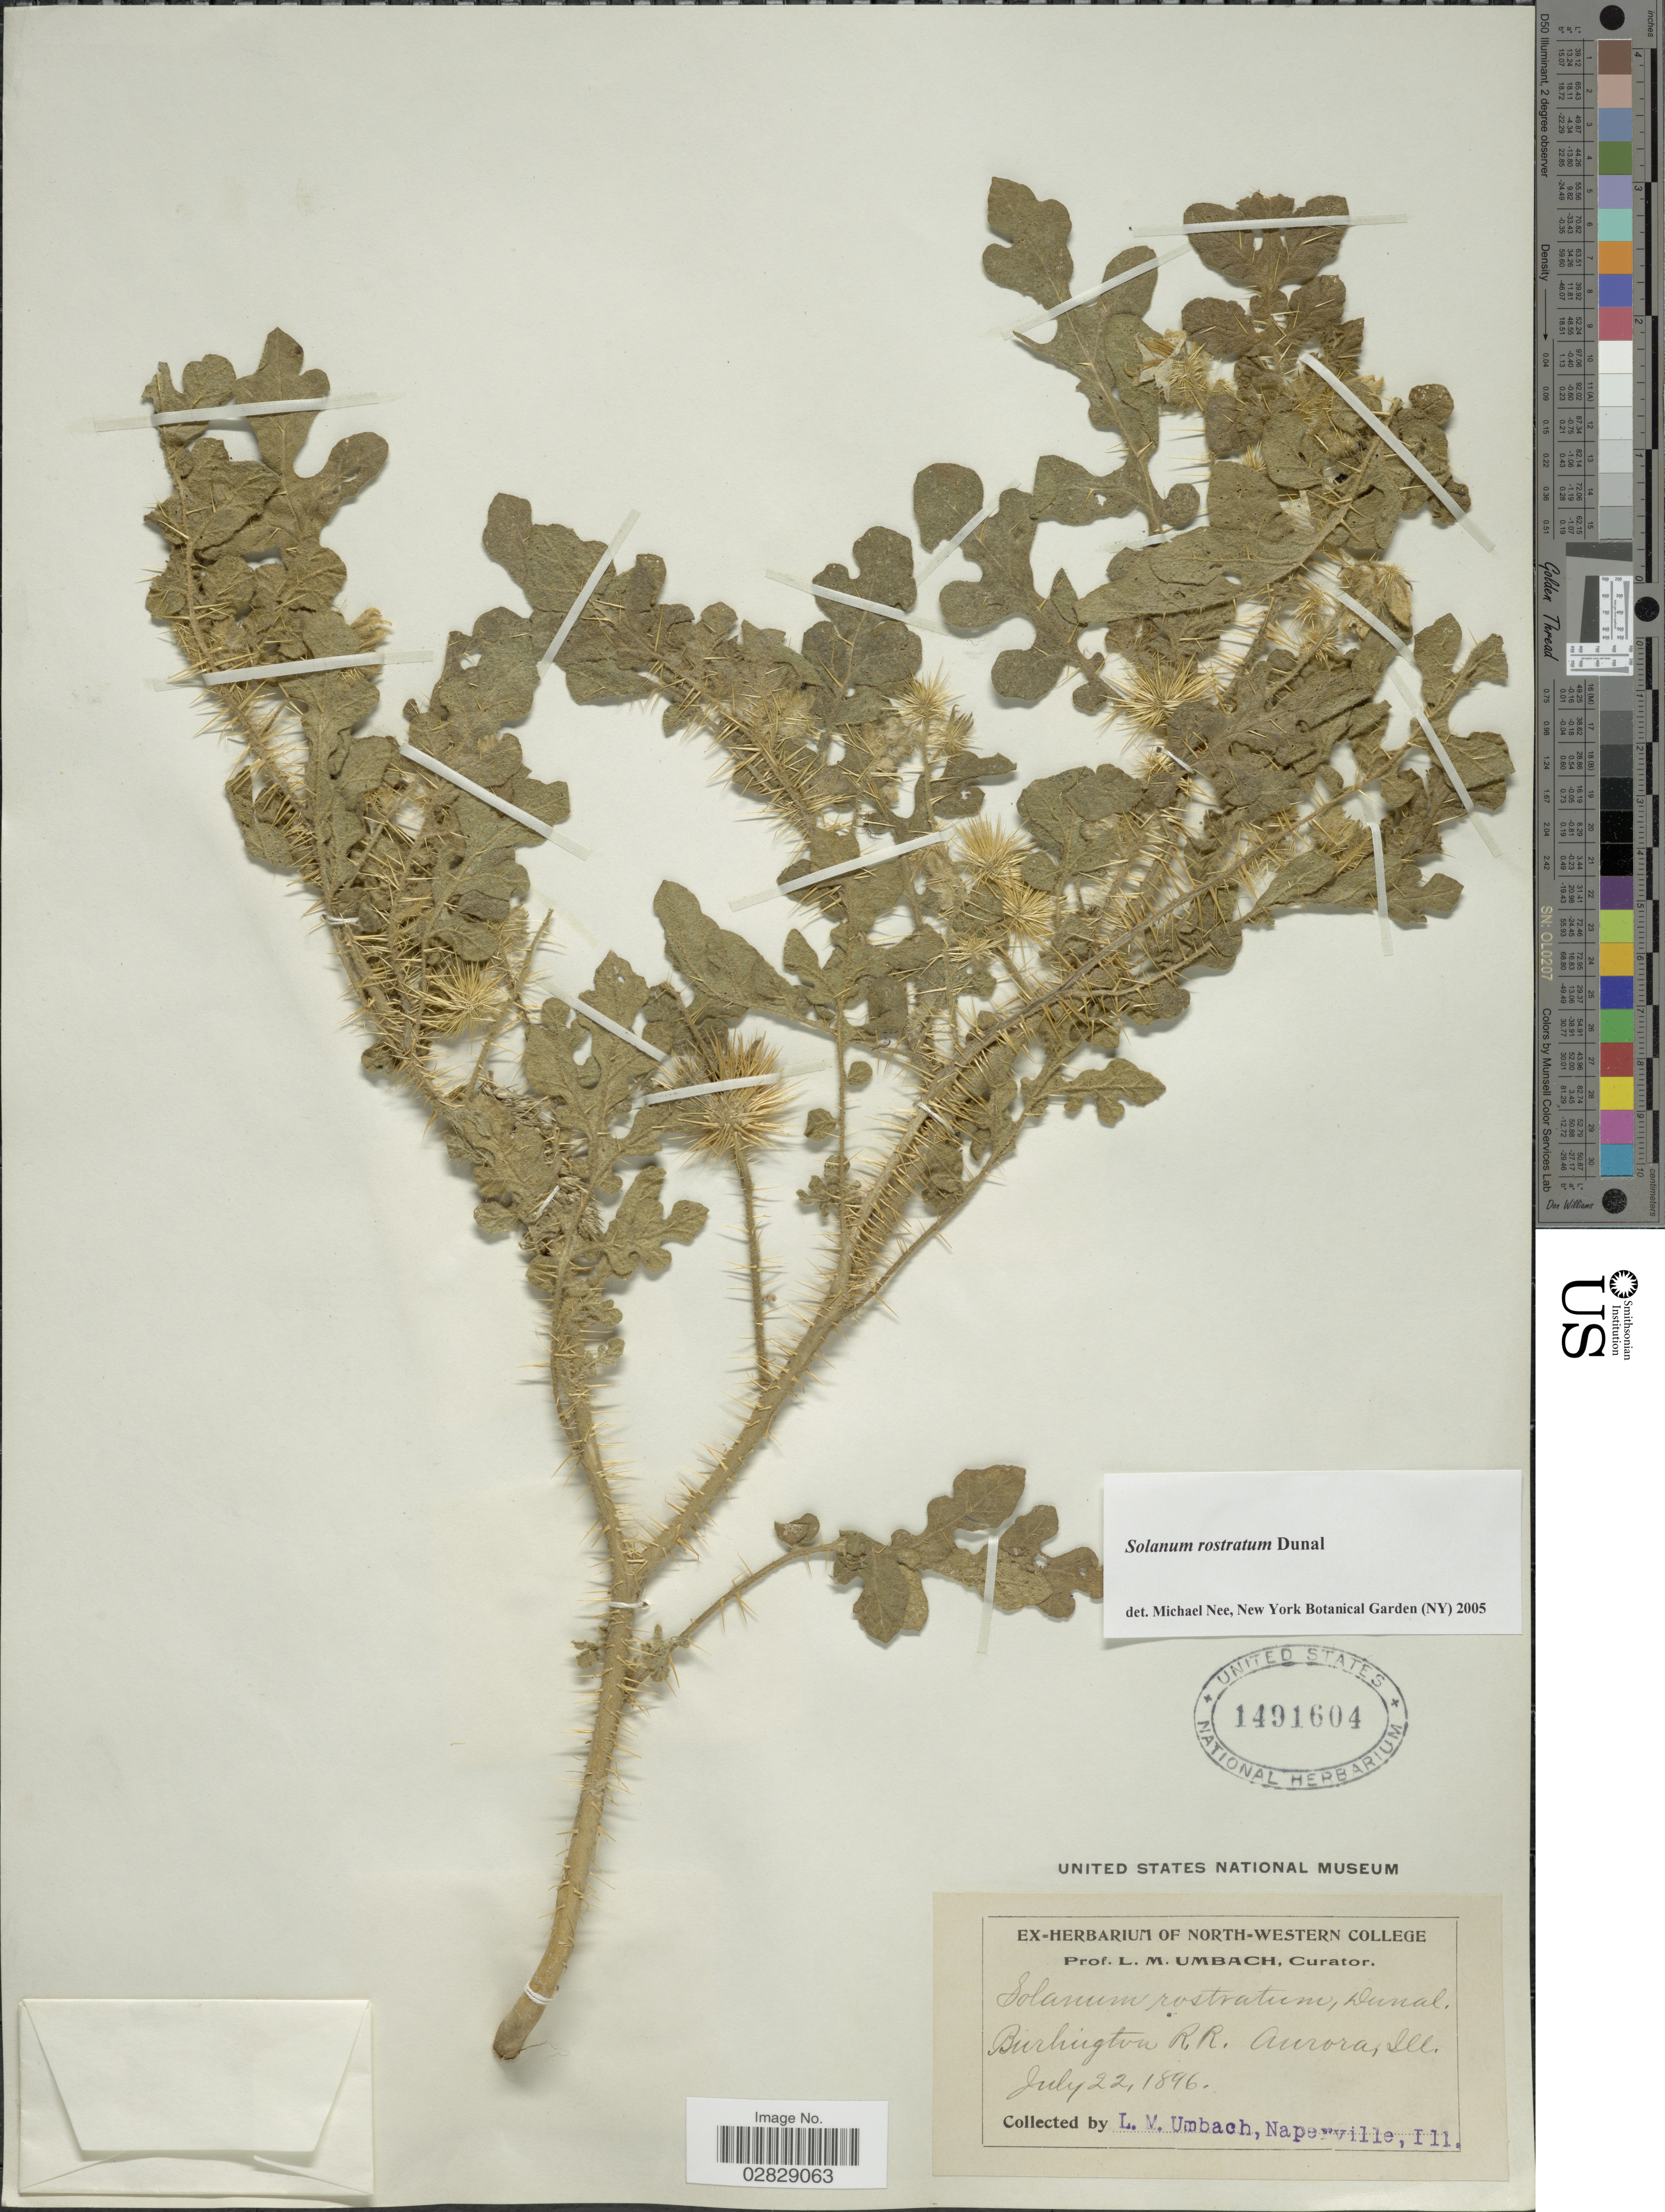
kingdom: Plantae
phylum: Tracheophyta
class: Magnoliopsida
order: Solanales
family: Solanaceae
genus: Solanum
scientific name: Solanum rostratum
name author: Dunal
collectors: L. M. Umbach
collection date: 1896-07-22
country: United States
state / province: Illinois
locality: Burlington R.R. Aurora.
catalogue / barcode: US 1491604